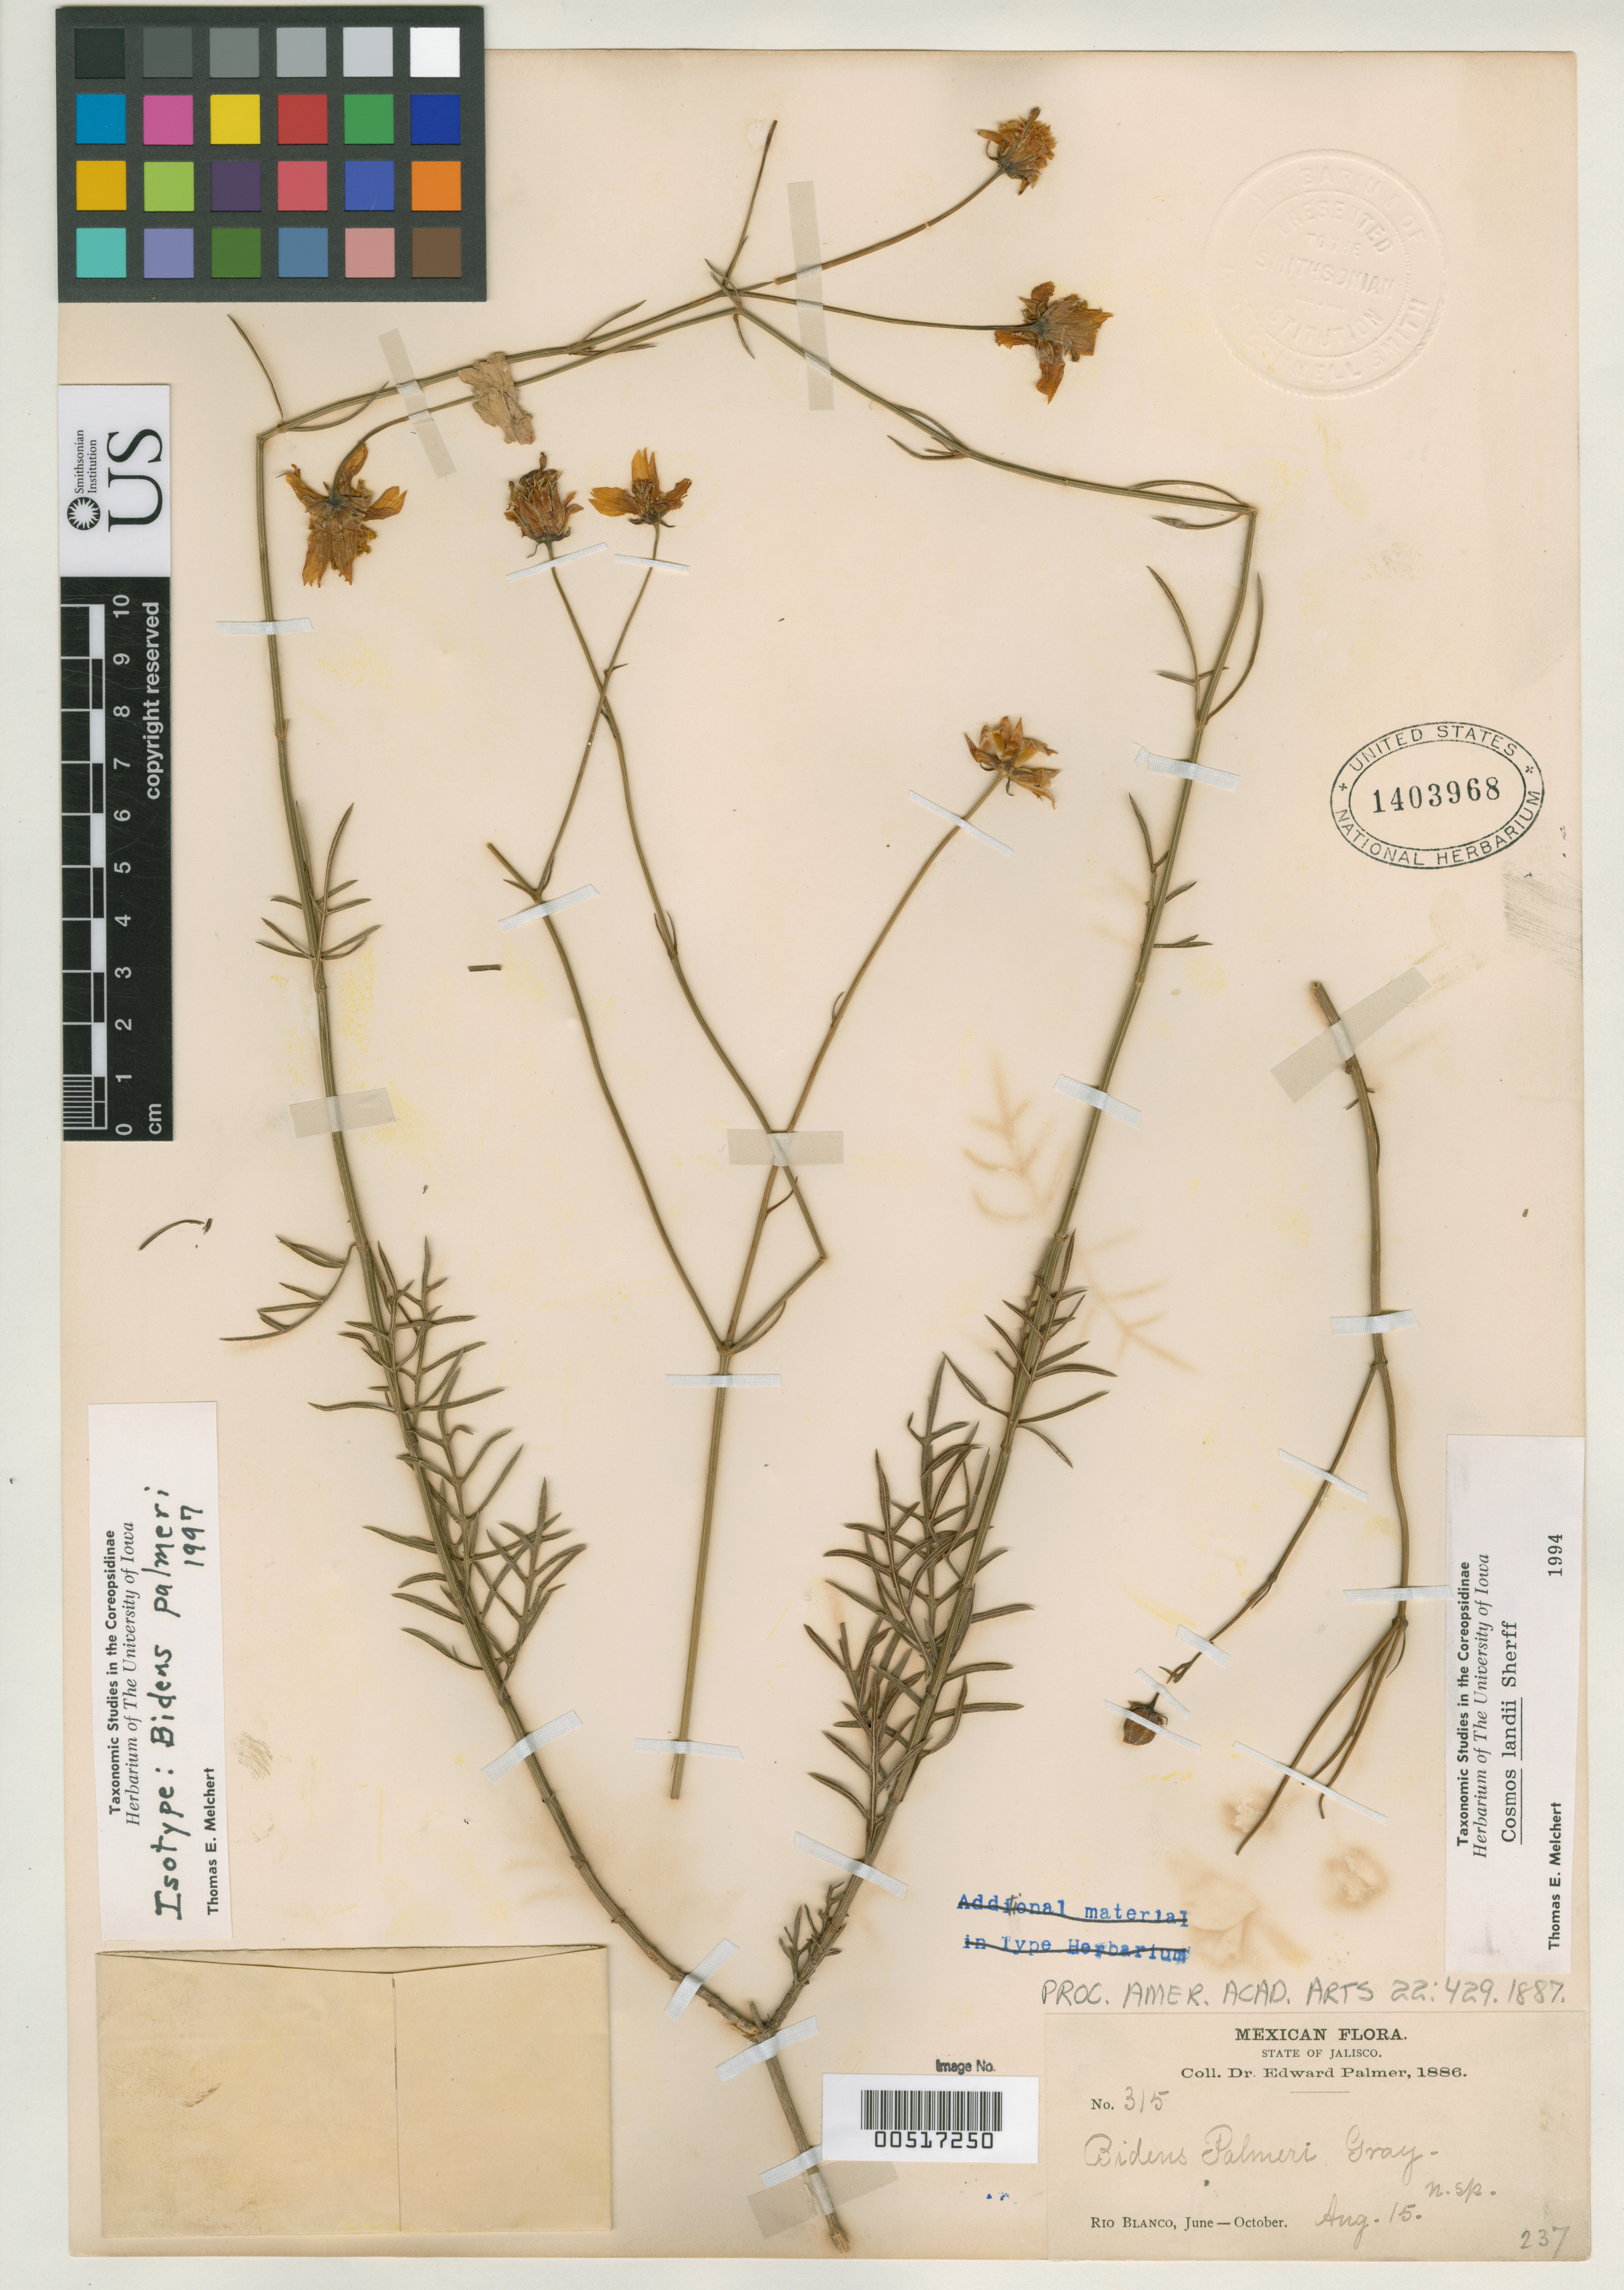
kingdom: Plantae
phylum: Tracheophyta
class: Magnoliopsida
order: Asterales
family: Asteraceae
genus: Bidens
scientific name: Bidens palmeri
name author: A. Gray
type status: Isotype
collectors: E. Palmer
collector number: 315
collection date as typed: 15 Aug 1886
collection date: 1886-08-15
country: Mexico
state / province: Jalisco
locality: Rio Blanco.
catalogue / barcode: US 1403968